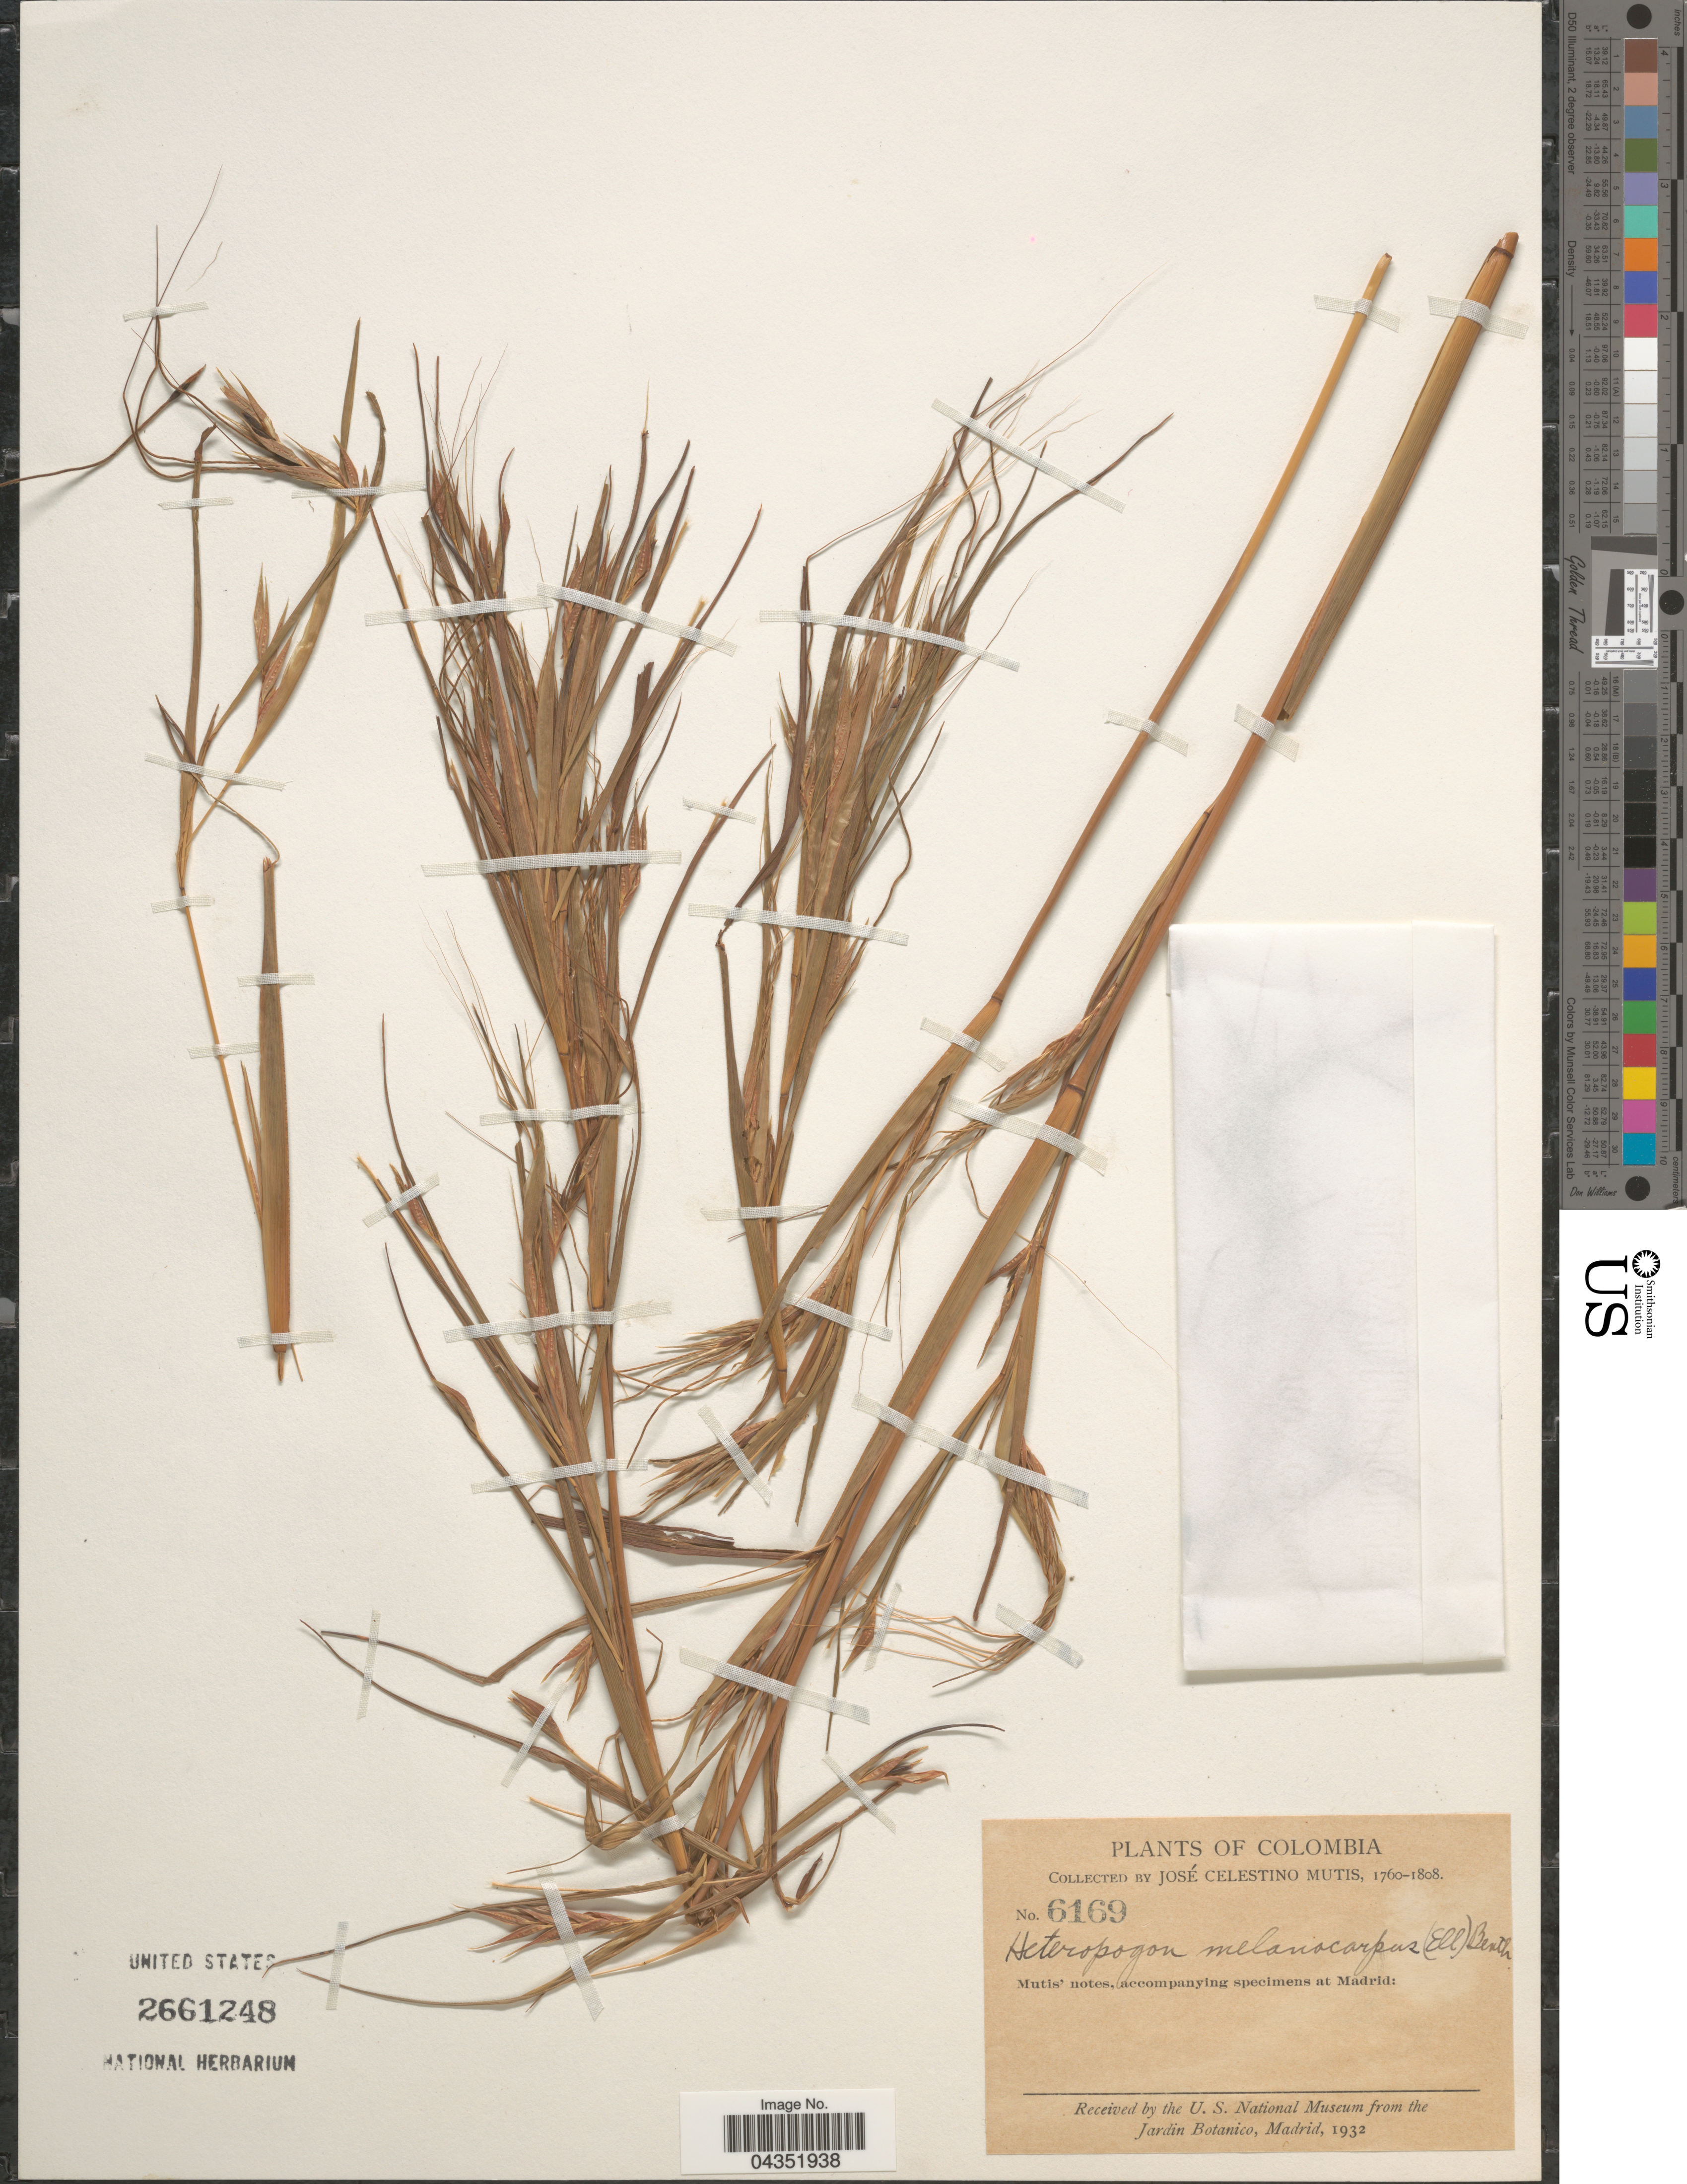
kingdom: Plantae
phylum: Tracheophyta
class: Liliopsida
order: Poales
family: Poaceae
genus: Heteropogon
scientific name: Heteropogon sp.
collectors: J. C. B. Mutis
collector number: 6169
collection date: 1760/1808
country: Colombia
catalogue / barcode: US 2661248